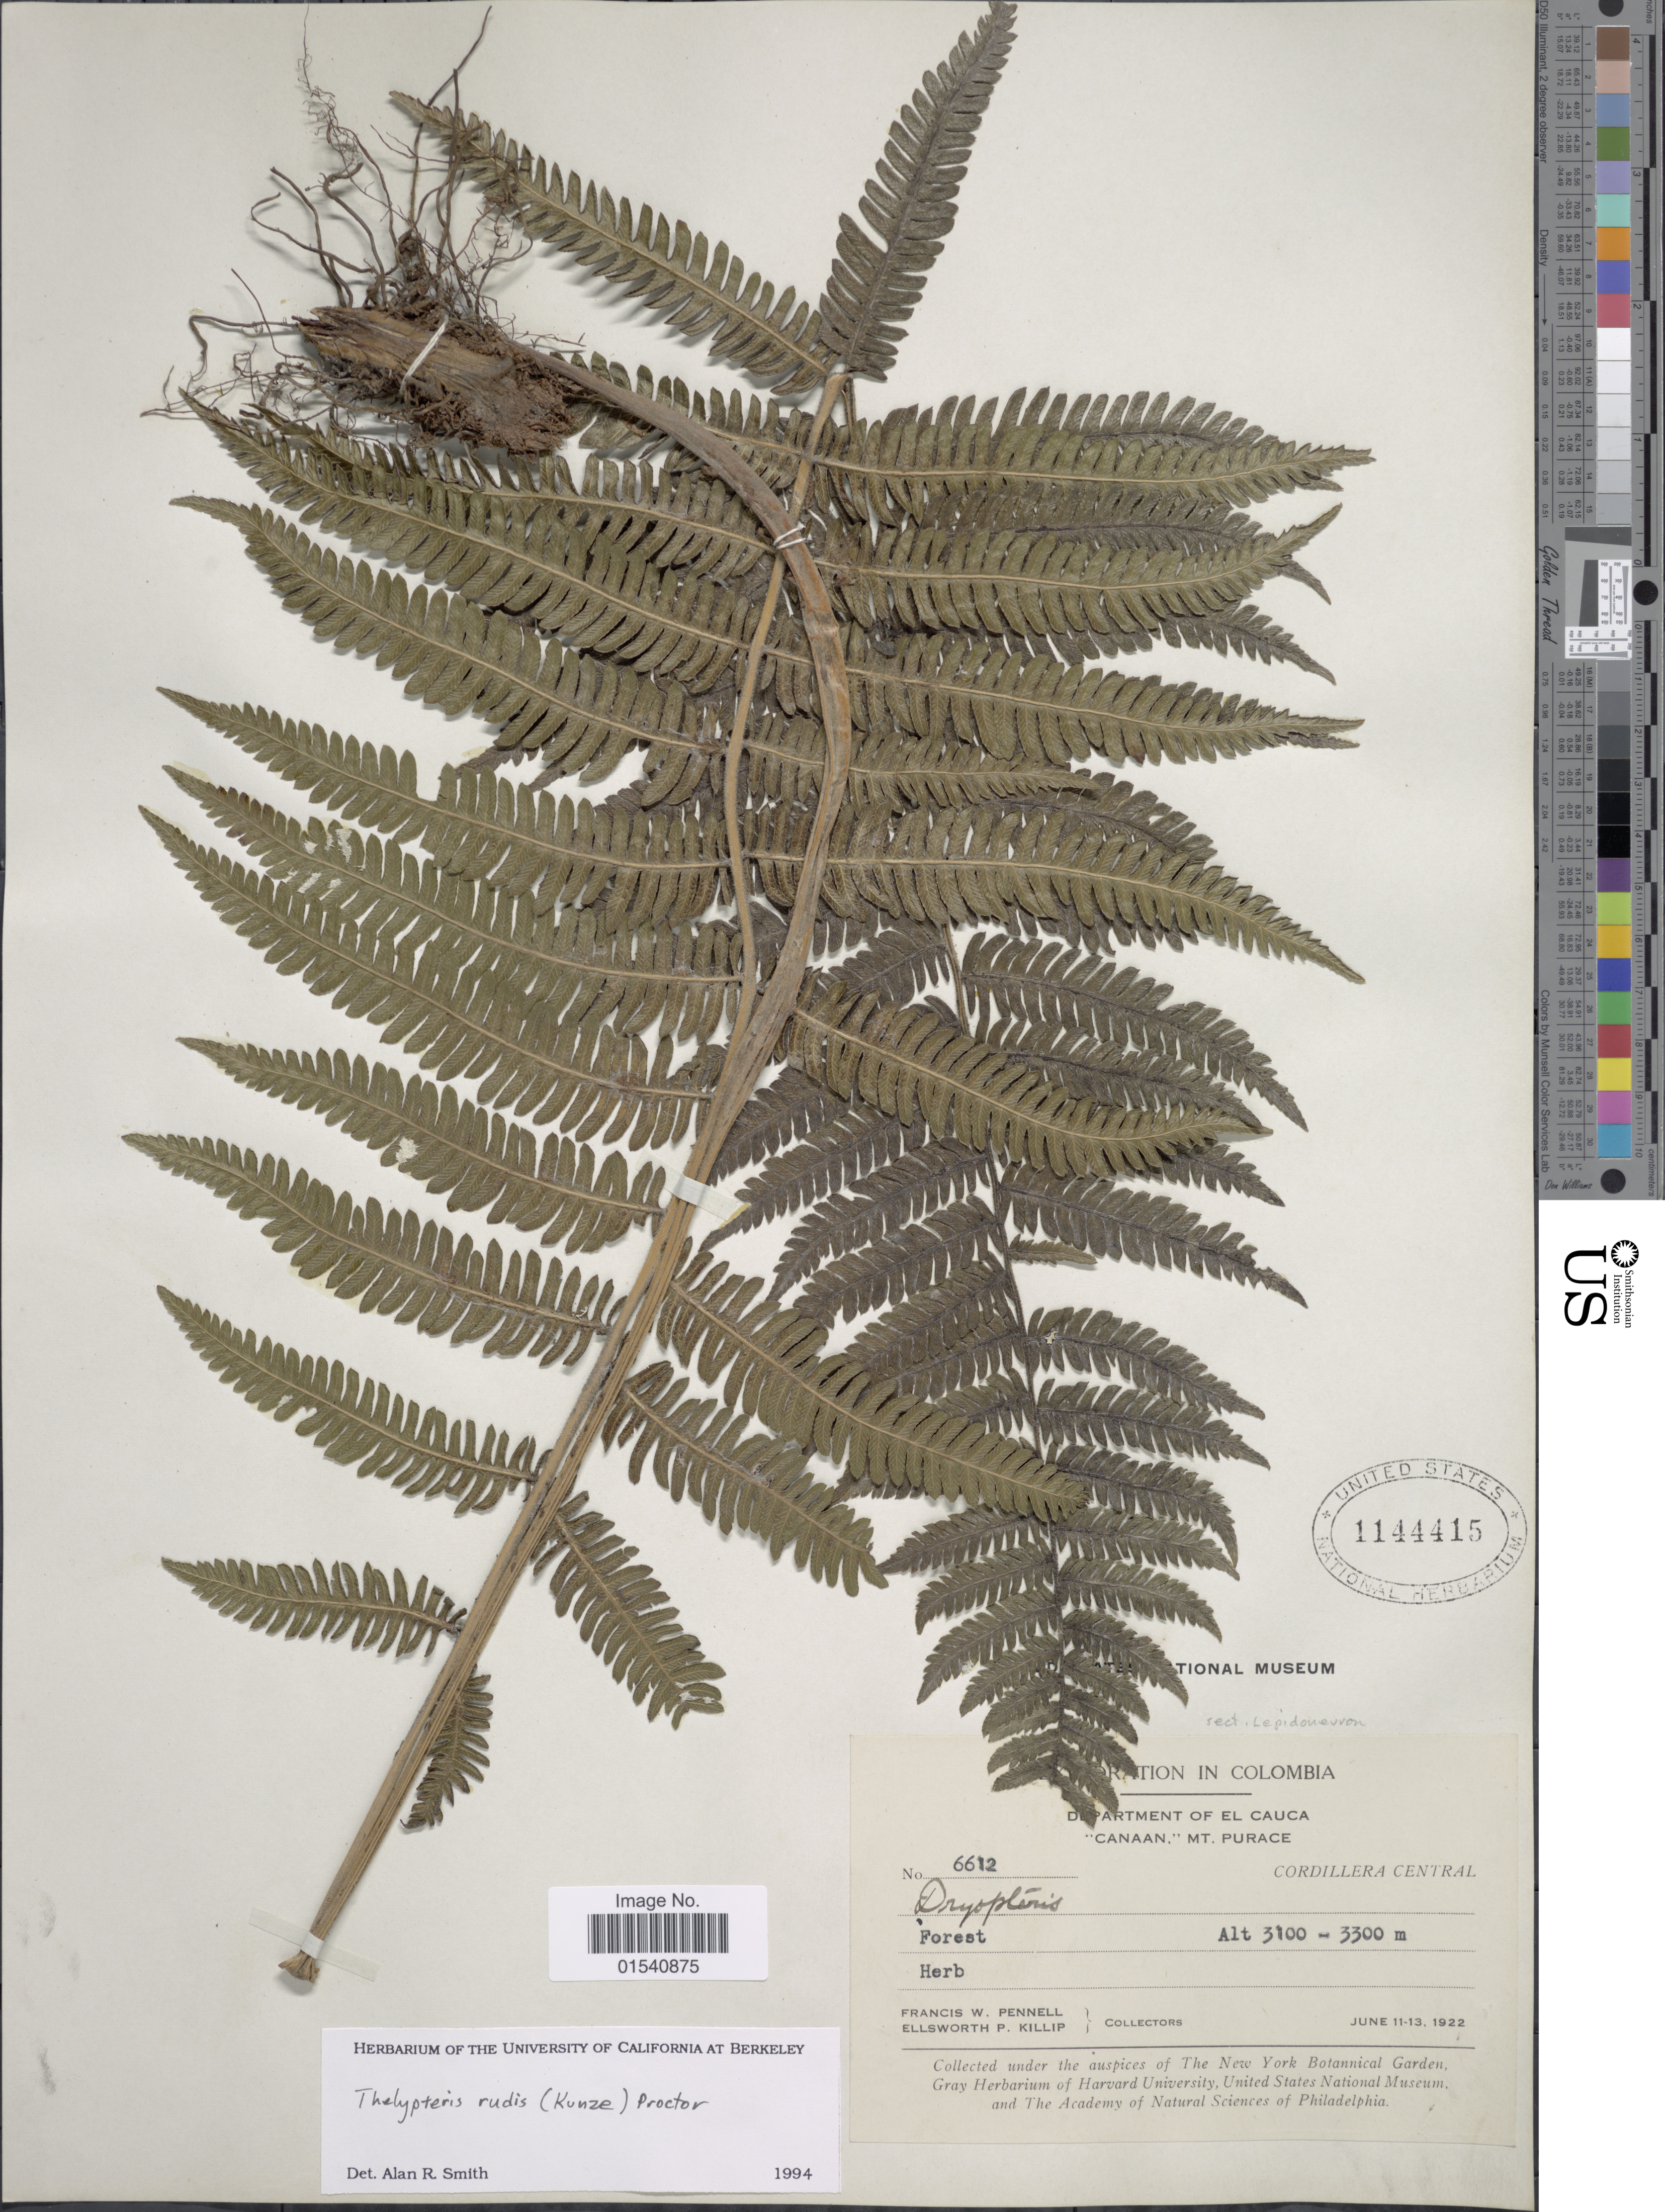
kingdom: Plantae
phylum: Tracheophyta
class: Polypodiopsida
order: Polypodiales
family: Thelypteridaceae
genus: Amauropelta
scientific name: Amauropelta rudis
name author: (Kunze) Pic. Serm.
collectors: F. W. Pennell & E. P. Killip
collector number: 6612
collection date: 1922-06-11/1922-06-13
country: Colombia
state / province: Cauca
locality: Department of EL cauca 'Canaan,' Mt Purace, Cordillera Central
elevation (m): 3100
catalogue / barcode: US 1144415